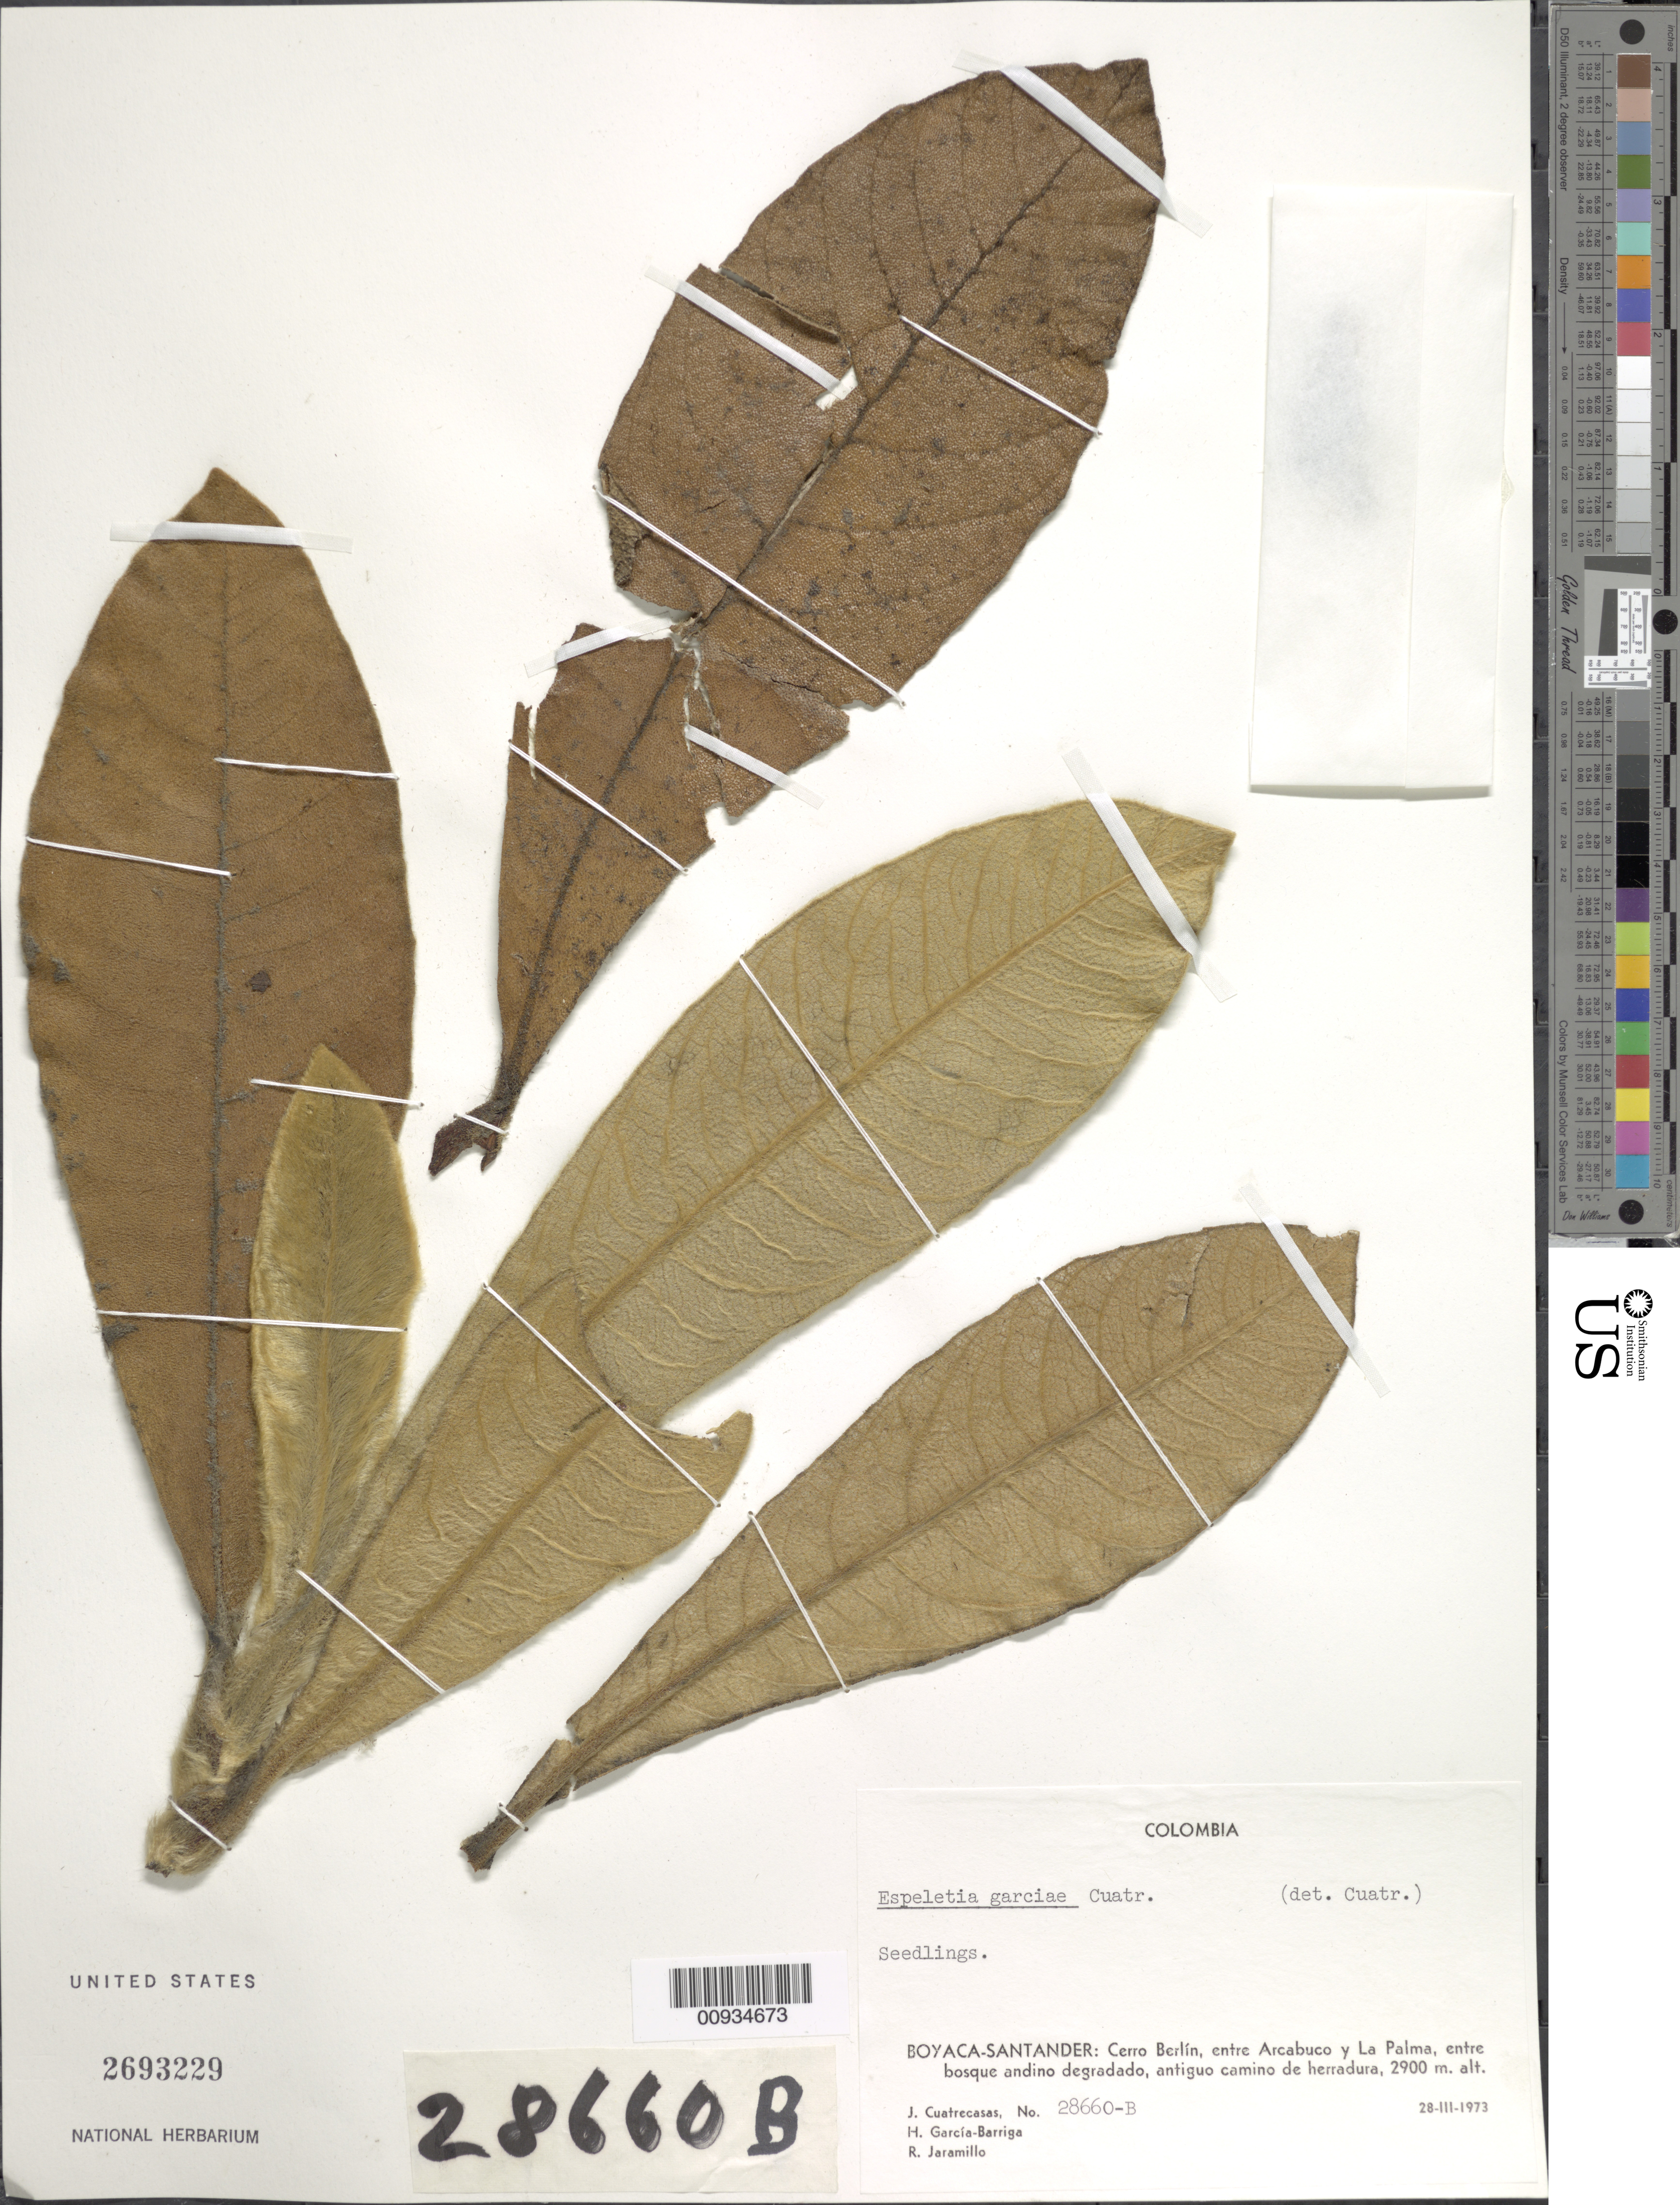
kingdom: Plantae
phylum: Tracheophyta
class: Magnoliopsida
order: Asterales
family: Asteraceae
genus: Espeletiopsis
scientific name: Espeletiopsis garciae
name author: (Cuatrec.) Cuatrec.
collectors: J. Cuatrecasas, H. García Barriga & R. Jaramillo M.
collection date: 1973-03-28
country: Colombia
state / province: Boyacá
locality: Cerro Berlín, entre Arcabuco y La Palma, entre bosque andino degradado, antiguo camino de herradura (límite entre Boyacá y Santander).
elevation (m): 2900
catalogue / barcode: US 2693229